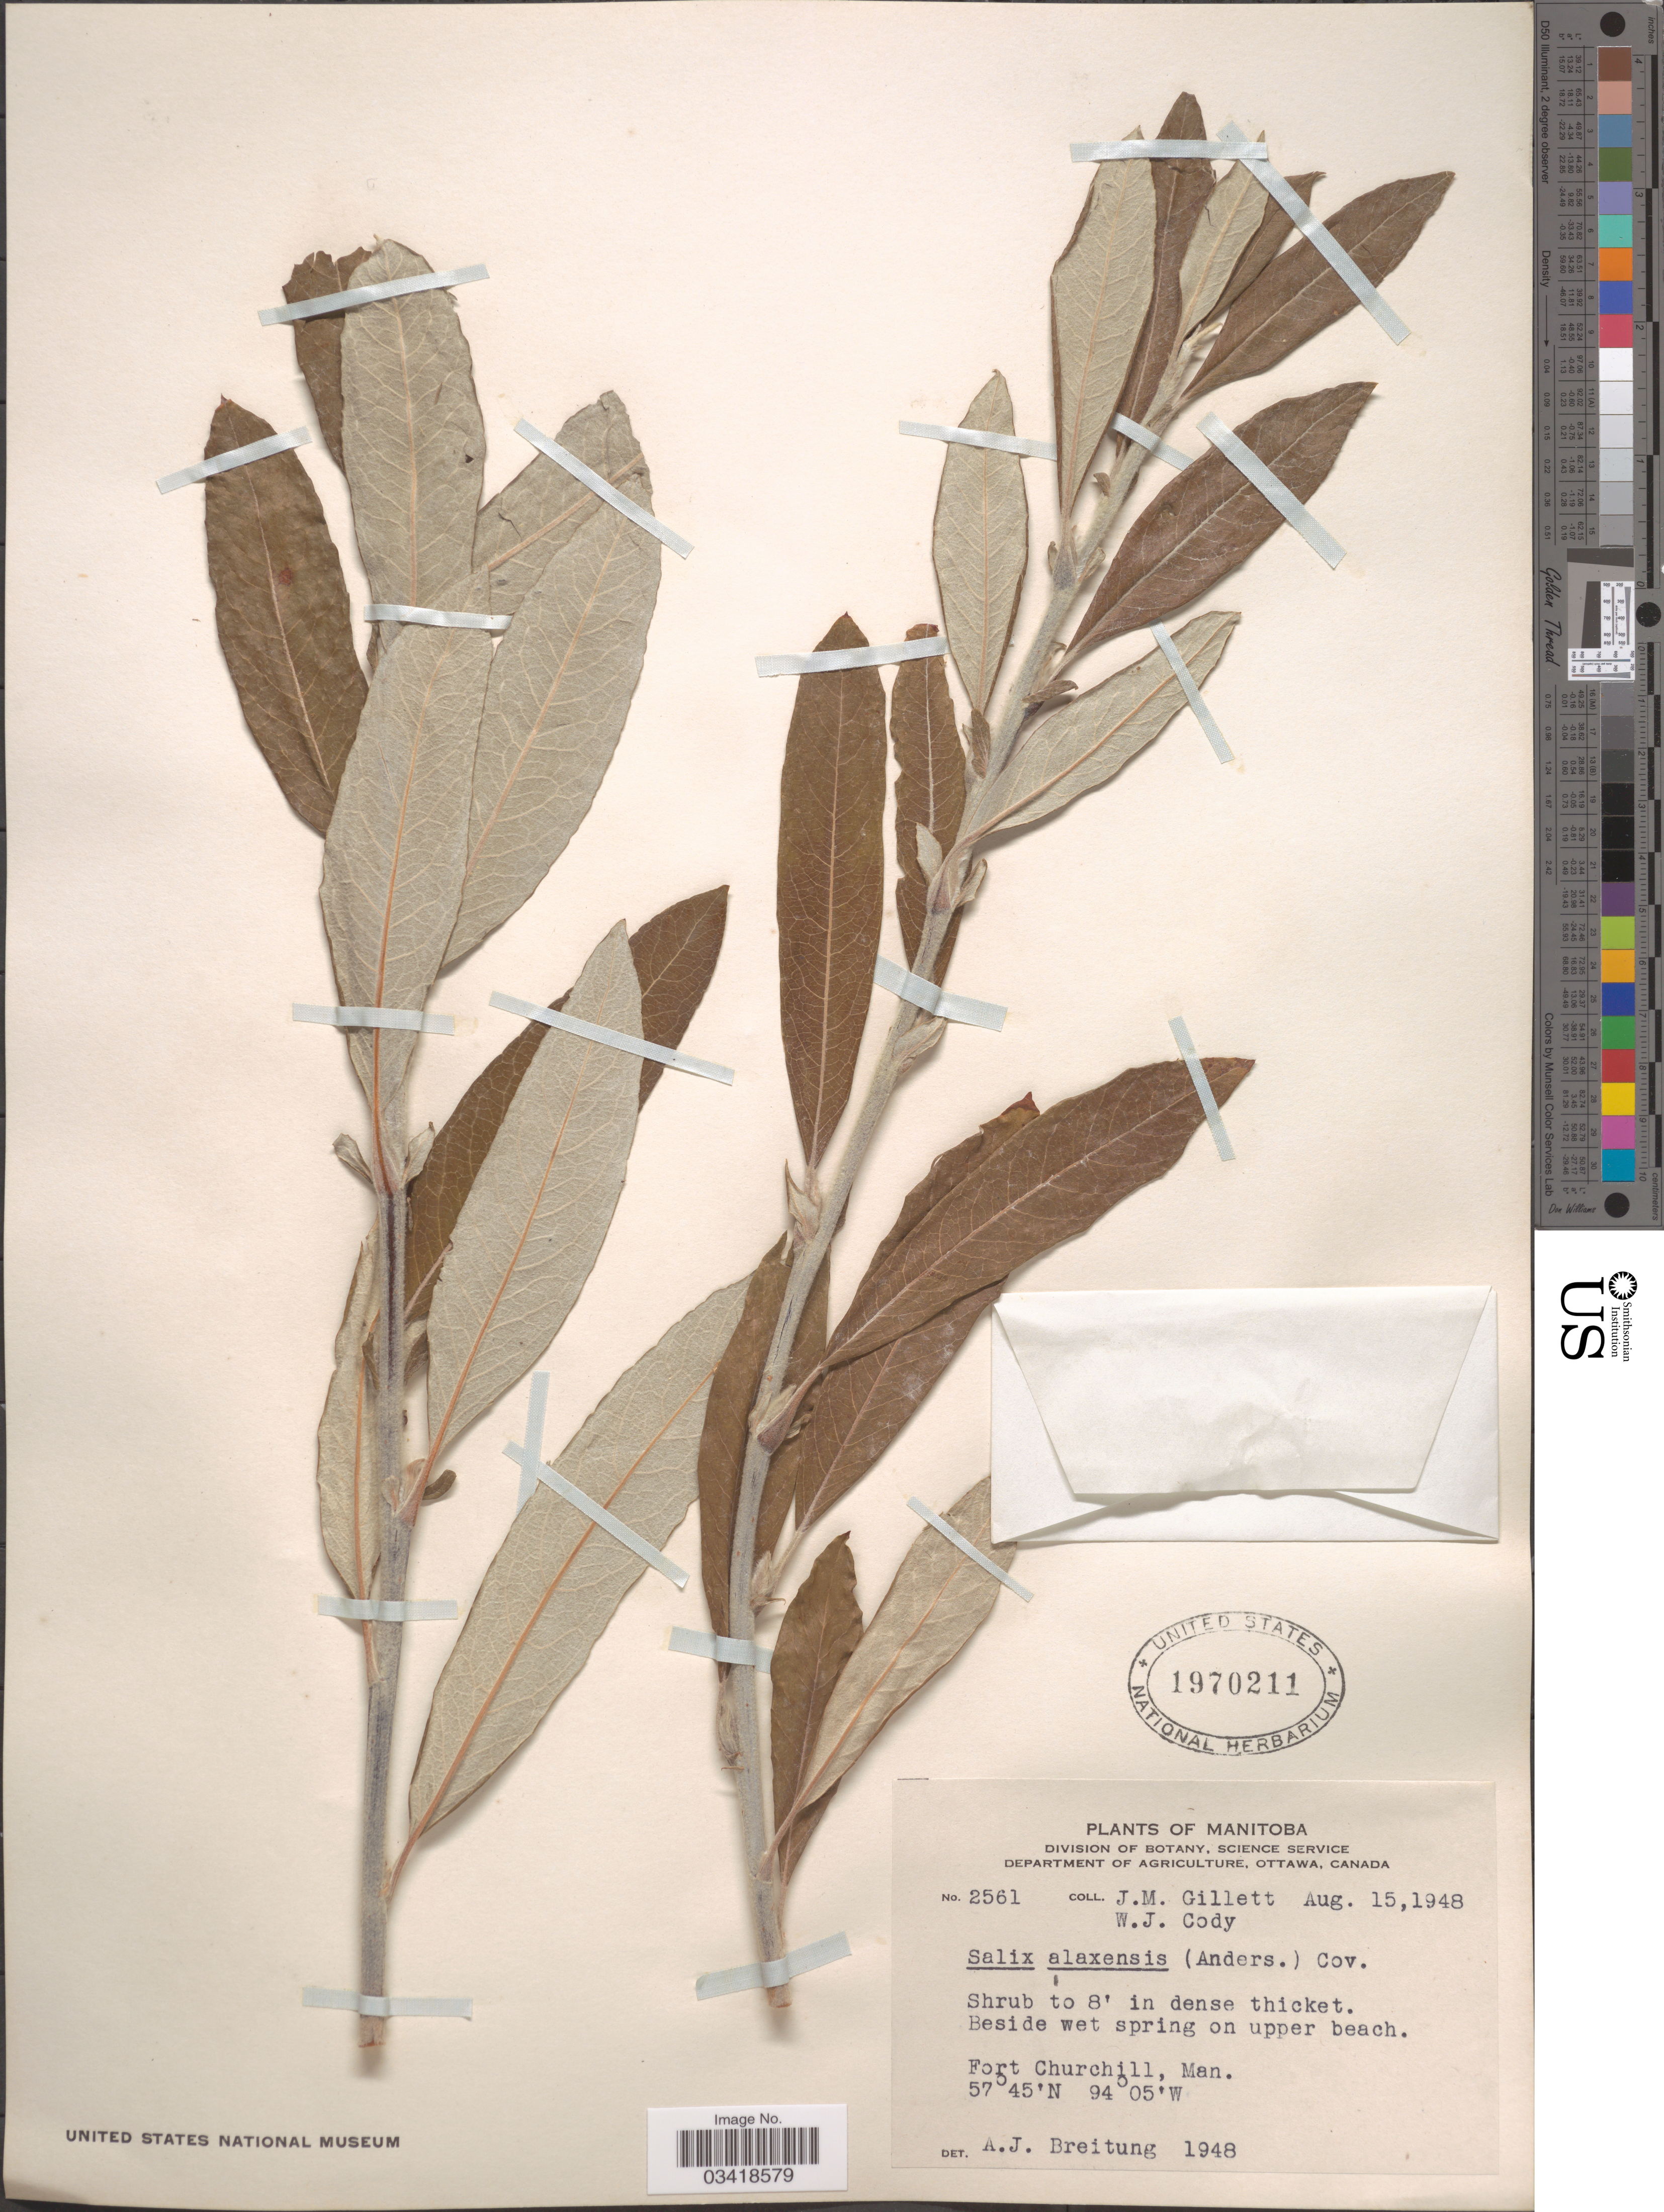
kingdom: Plantae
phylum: Tracheophyta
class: Magnoliopsida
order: Malpighiales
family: Salicaceae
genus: Salix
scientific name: Salix alaxensis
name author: (Andersson) Coville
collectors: J. M. Gillett & W. Cody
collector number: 2561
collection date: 1948-08-15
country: Canada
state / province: Manitoba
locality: Fort Churchill, Man.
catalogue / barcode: US 1970211